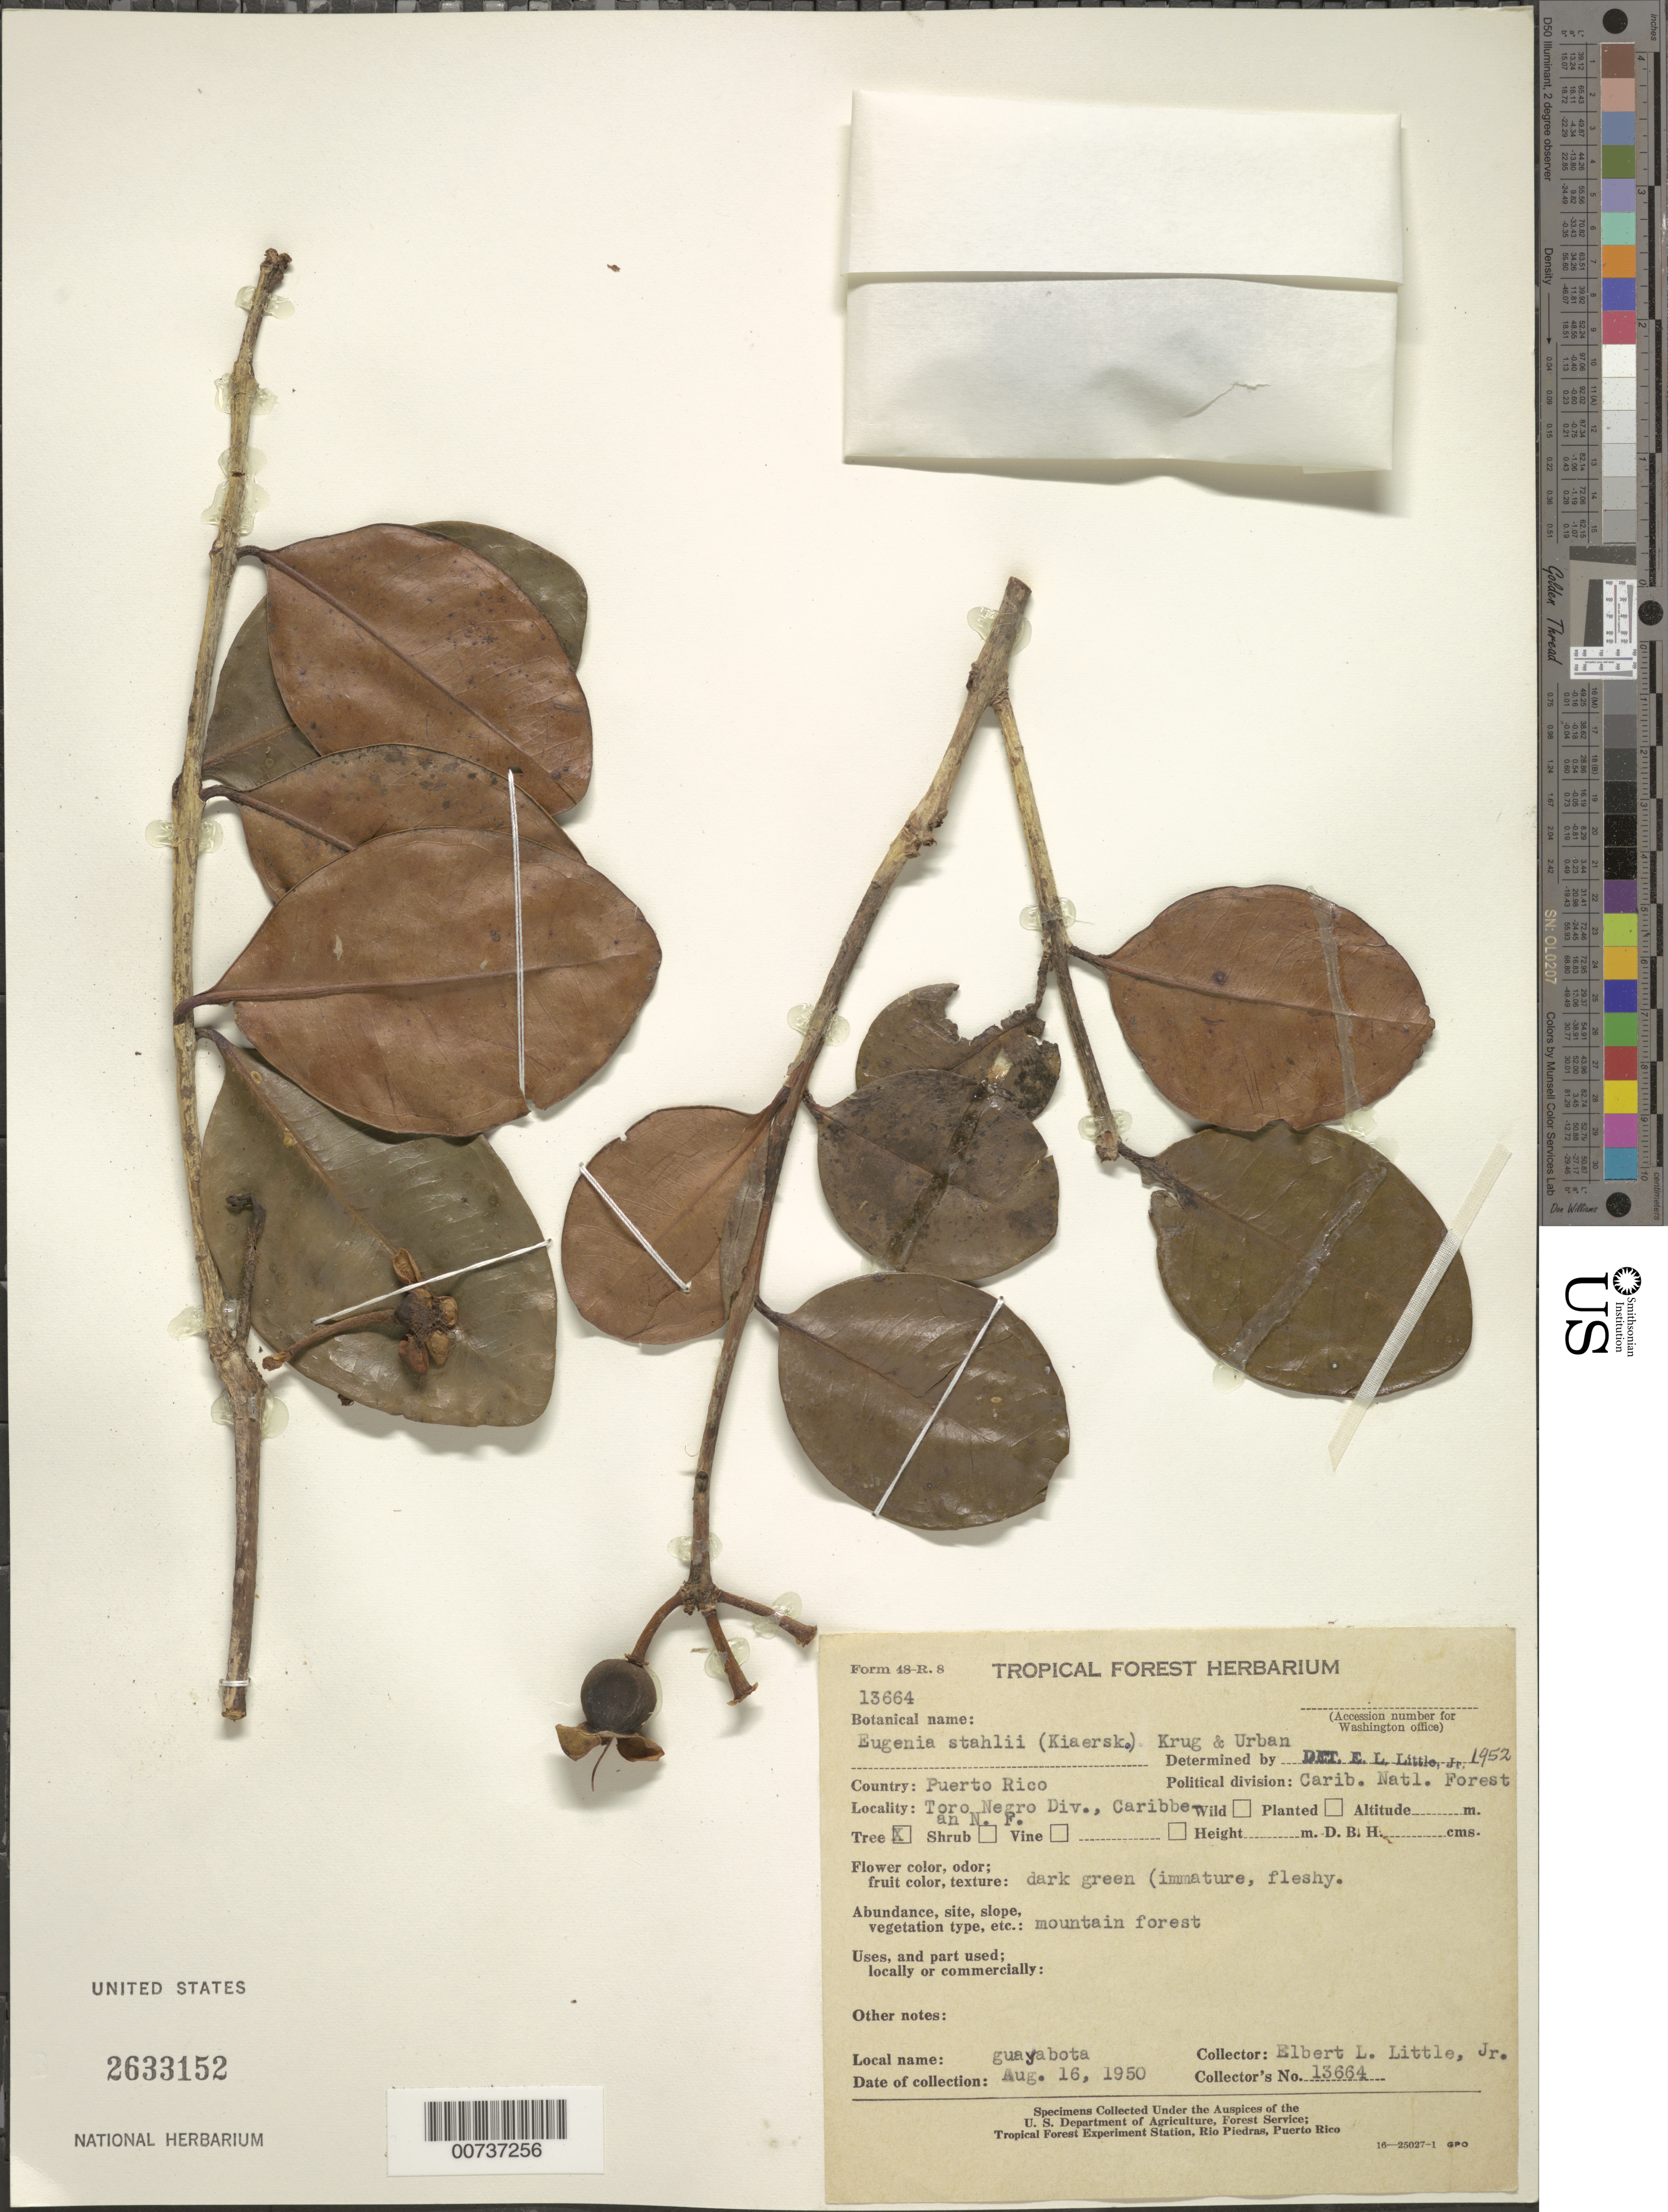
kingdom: Plantae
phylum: Tracheophyta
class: Magnoliopsida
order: Myrtales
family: Myrtaceae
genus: Eugenia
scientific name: Eugenia stahlii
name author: (Kiaersk.) Krug & Urb.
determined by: Little, Elbert L., Jr., (FSSR), United States Department of Agriculture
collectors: E. L. Little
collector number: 13664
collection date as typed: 16 Aug 1950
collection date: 1950-08-16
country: Puerto Rico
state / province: Villalba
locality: Toro Negro Div., Caribbean National Forest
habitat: Mountain forest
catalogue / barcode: US 2633152